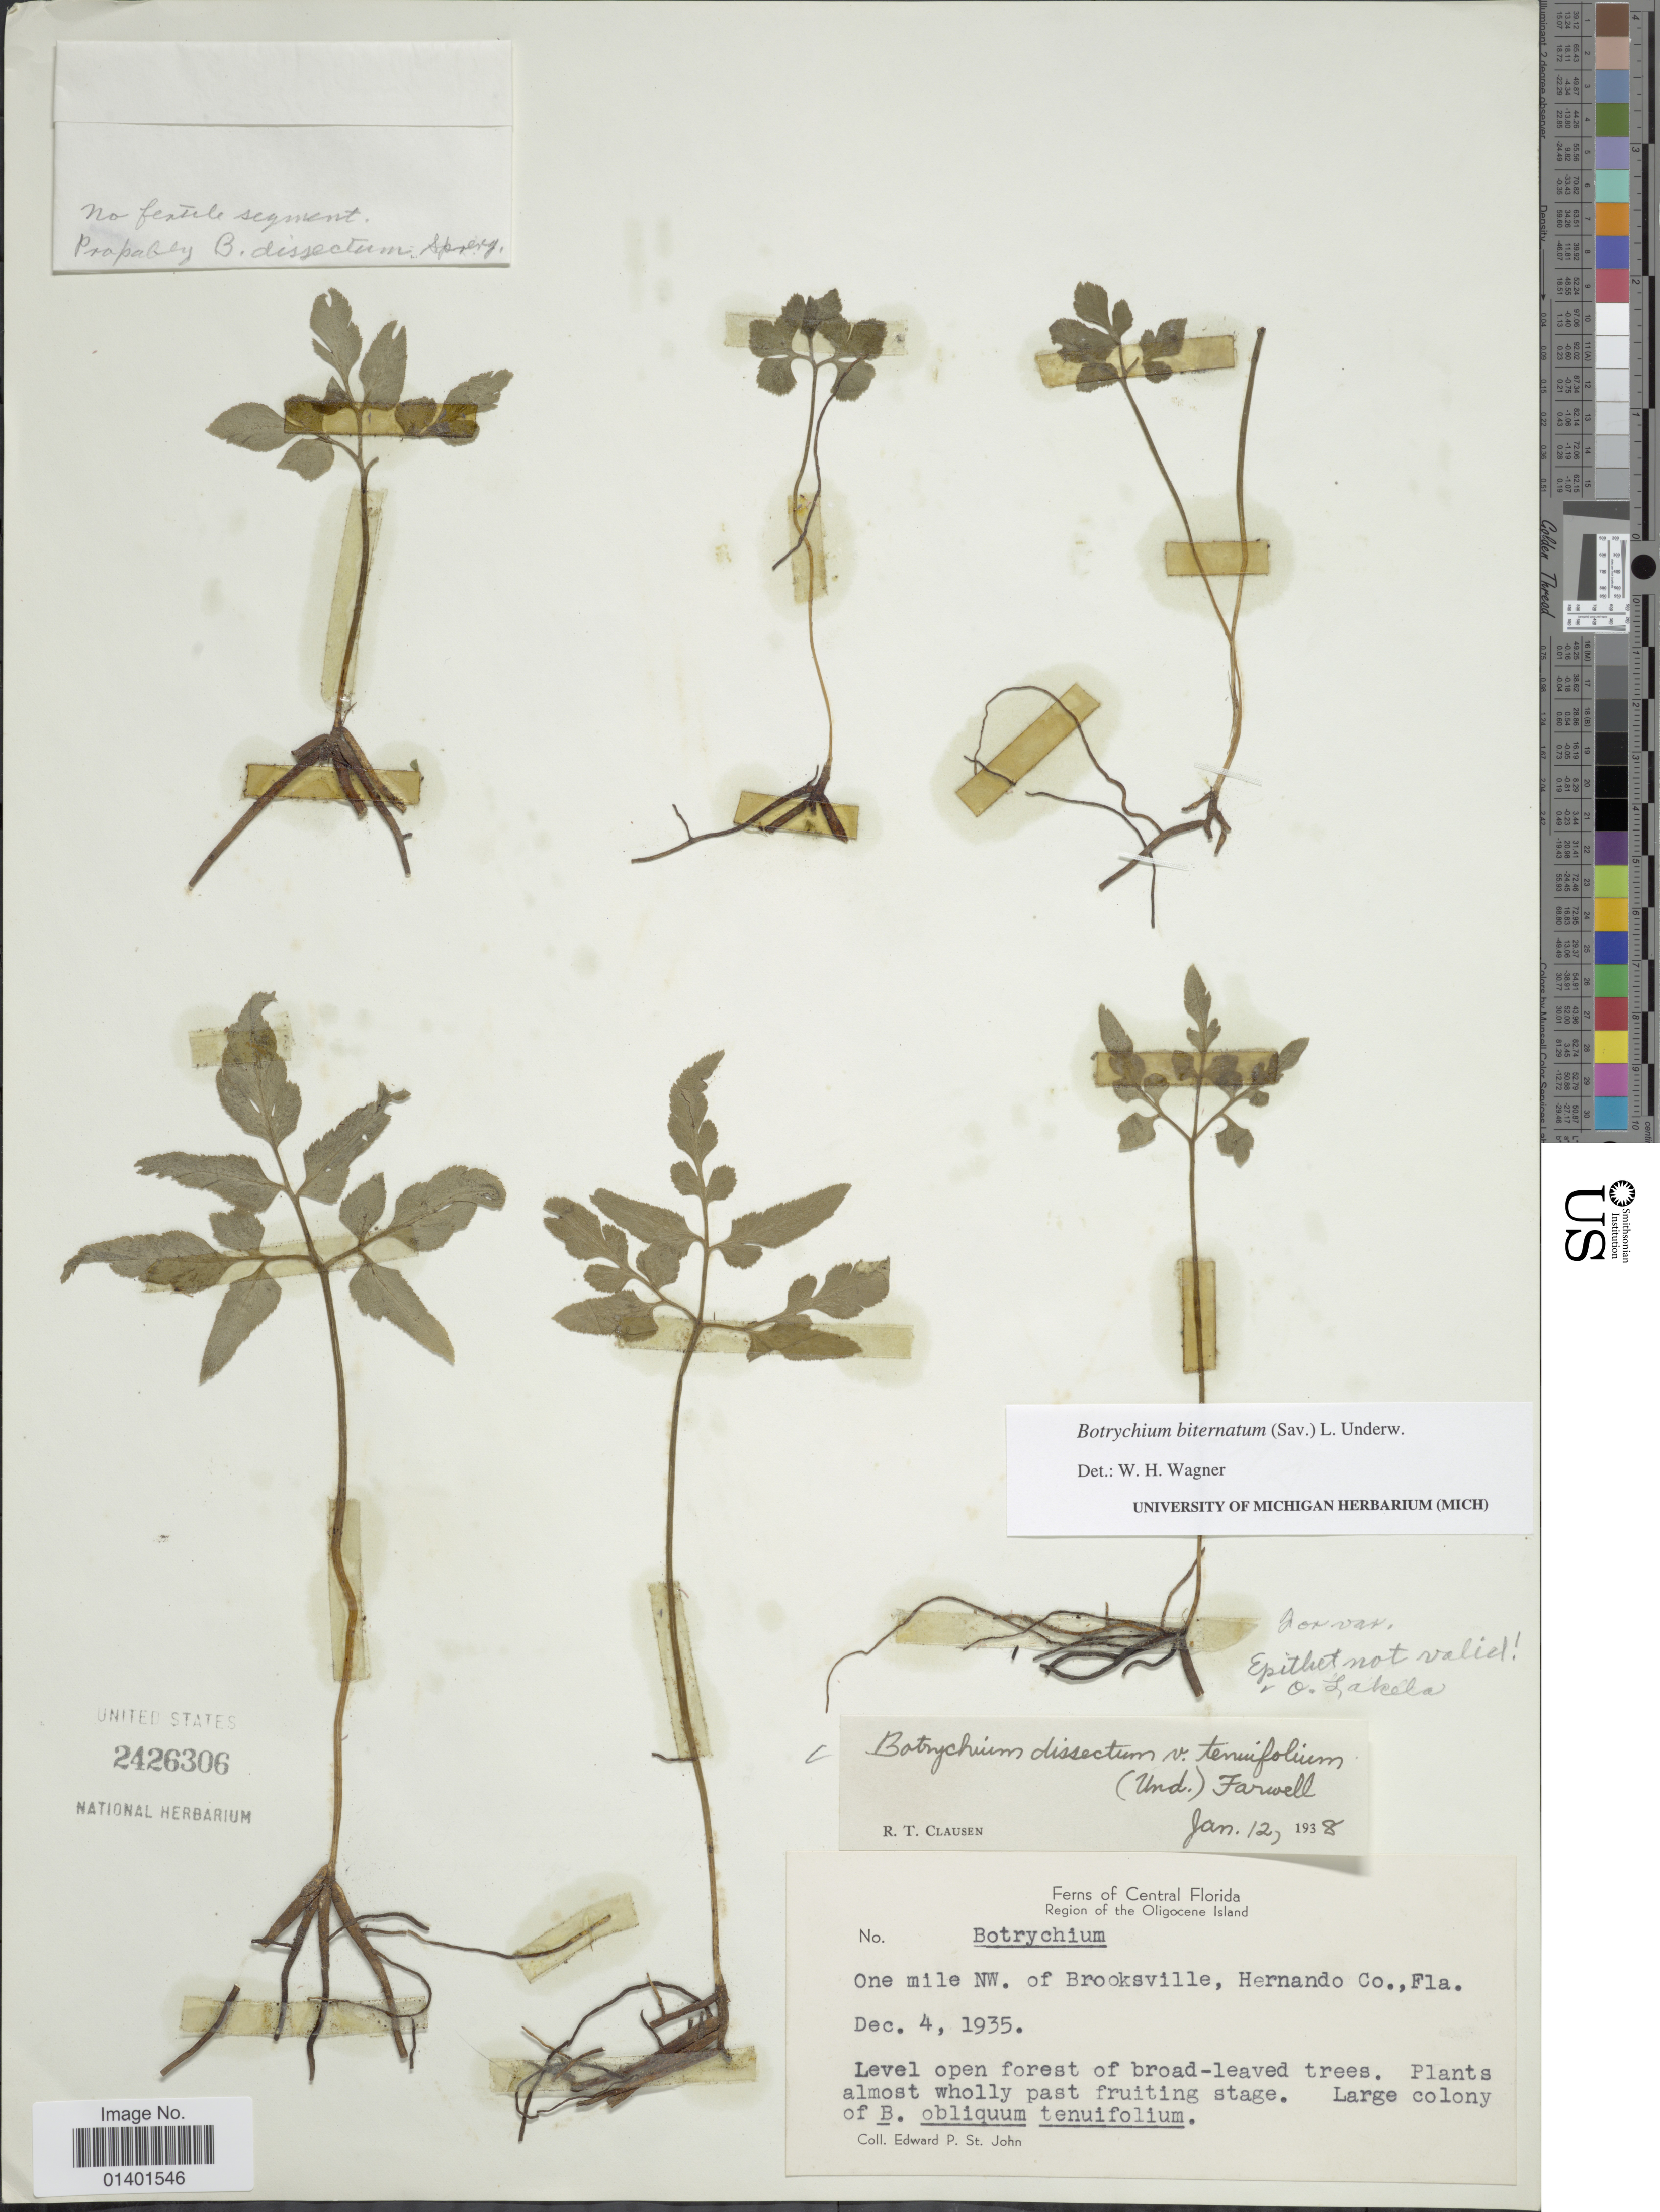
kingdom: Plantae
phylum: Tracheophyta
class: Polypodiopsida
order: Ophioglossales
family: Ophioglossaceae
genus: Botrychium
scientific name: Botrychium biternatum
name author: (Sav.) Underw.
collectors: E. P. St. John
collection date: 1935-12-04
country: United States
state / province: Florida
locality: Central Florida, one mile NW. of Brooksville, Hernando Co.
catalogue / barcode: US 2426306